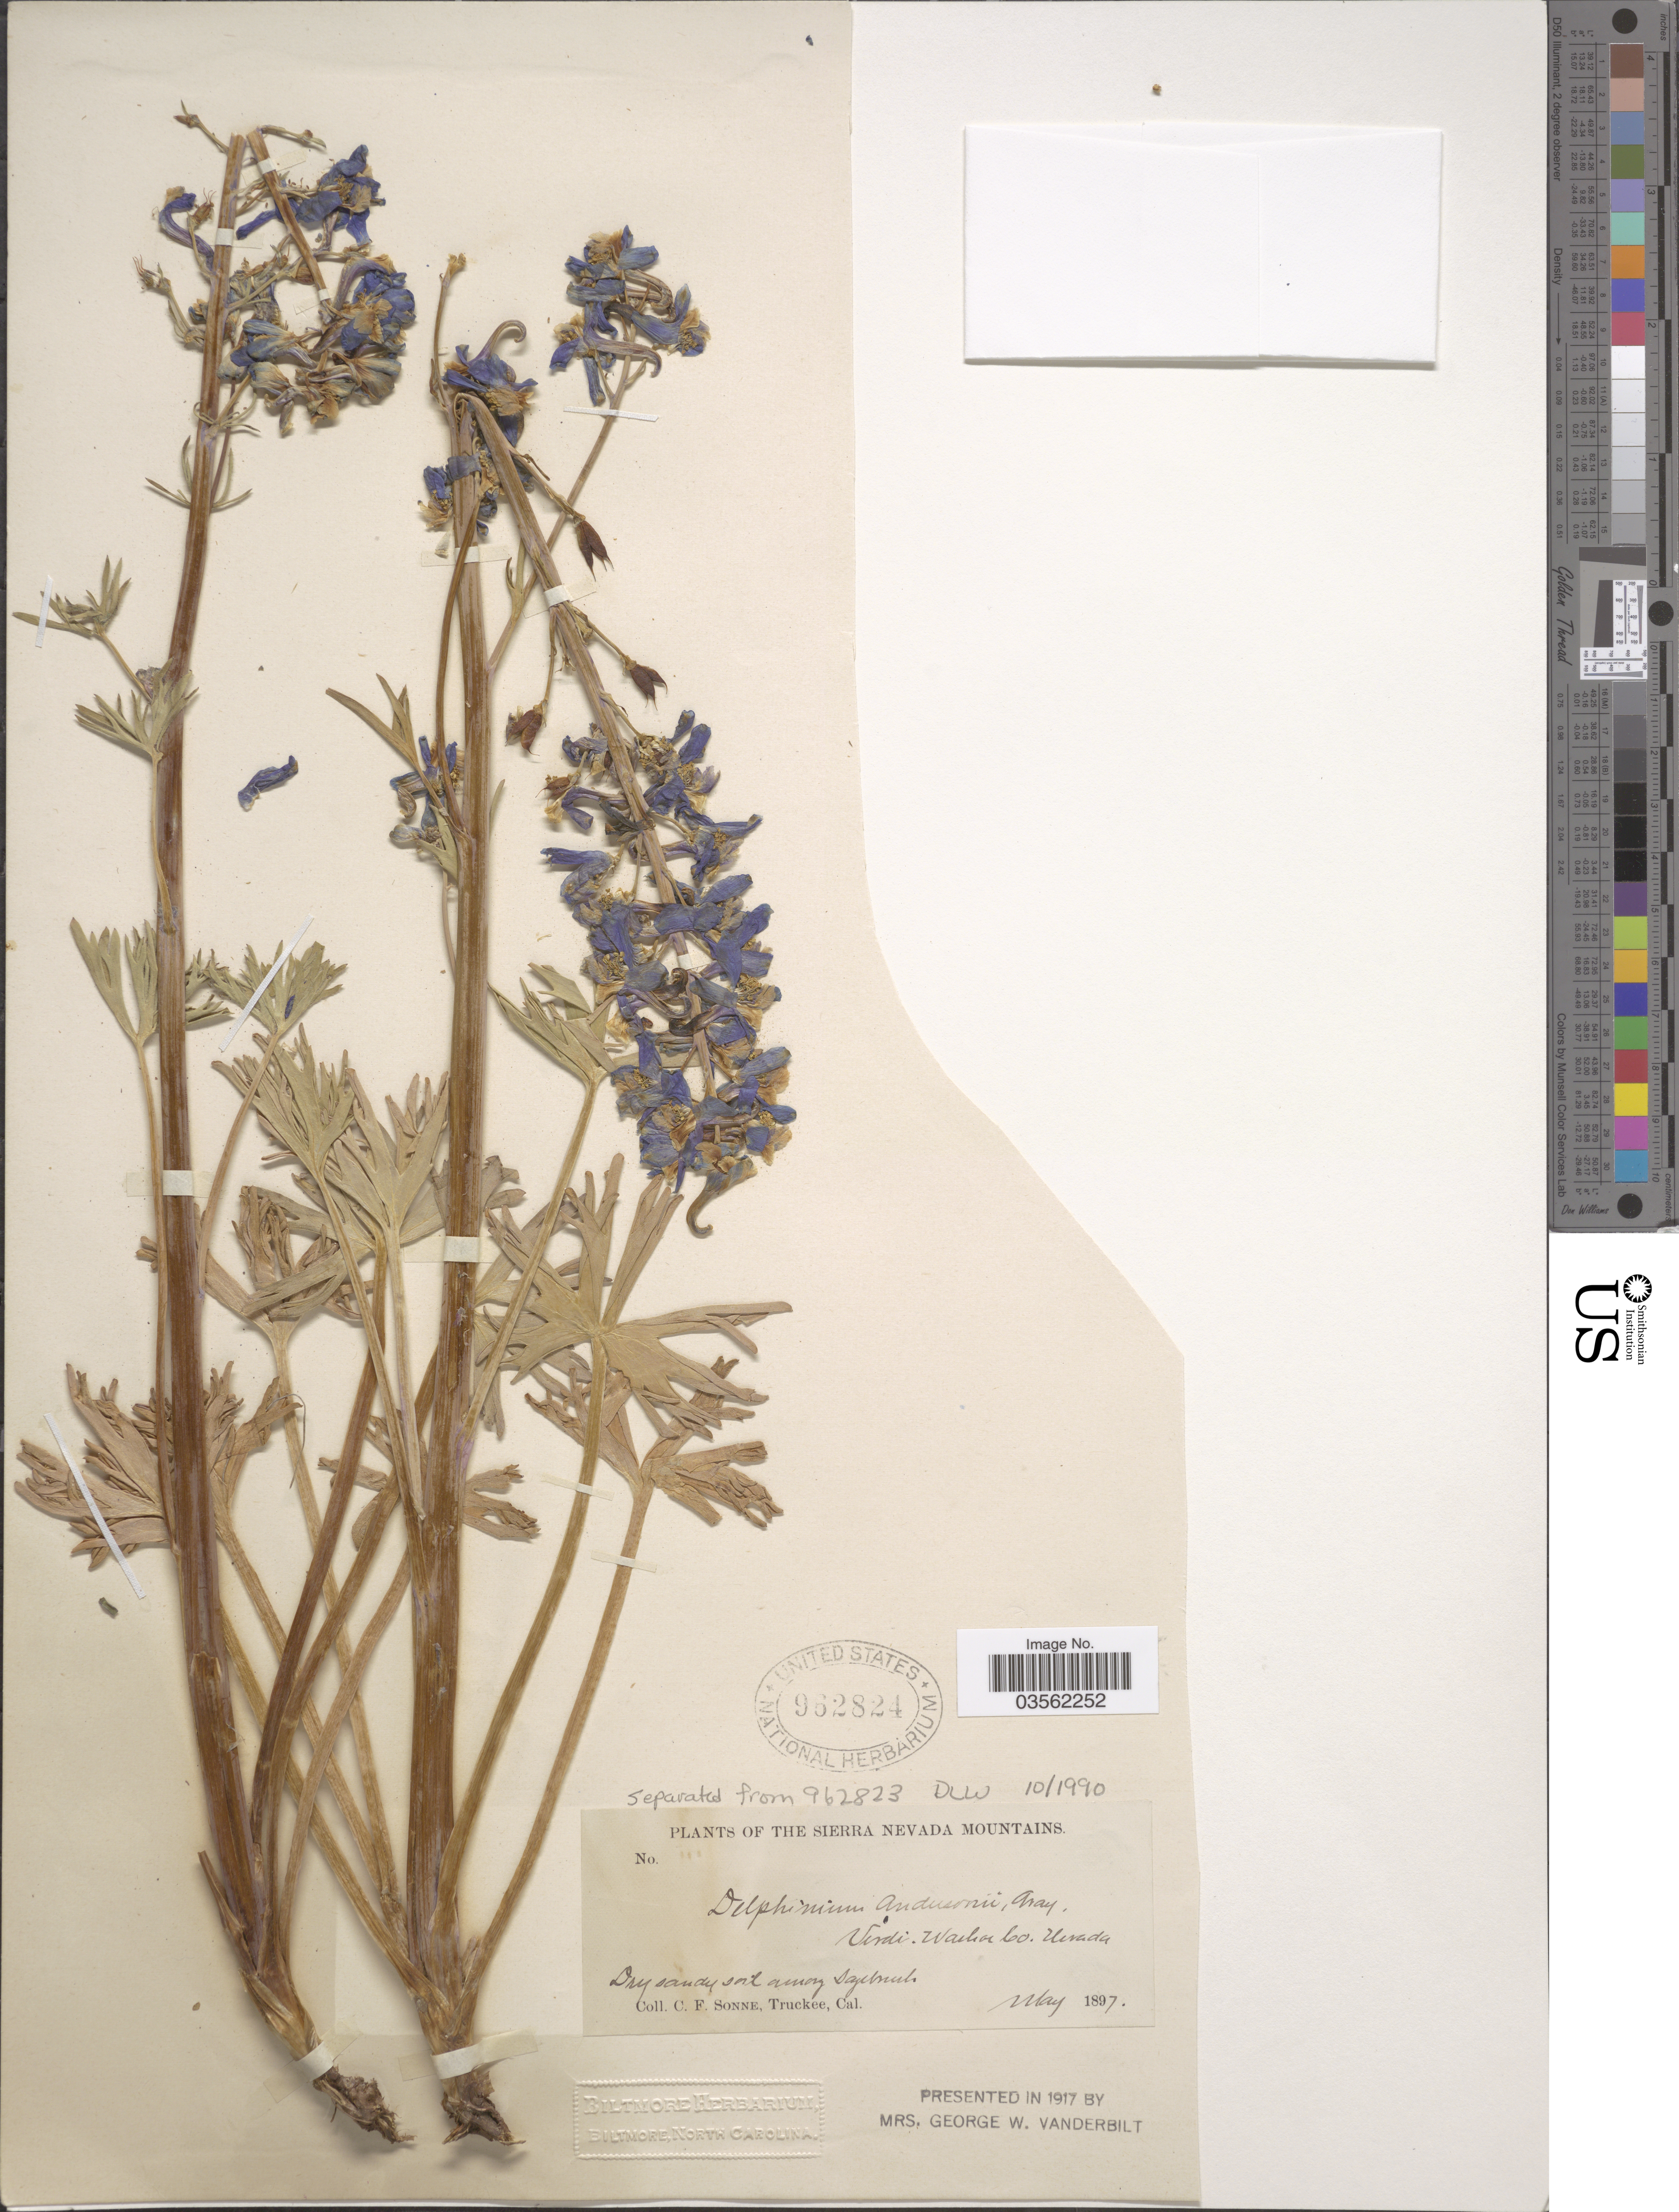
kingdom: Plantae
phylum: Tracheophyta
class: Magnoliopsida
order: Ranunculales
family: Ranunculaceae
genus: Delphinium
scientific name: Delphinium andersonii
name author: A. Gray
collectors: C. Sonne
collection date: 1897-05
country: United States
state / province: Nevada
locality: The Sierra Nevada Mountains. Verdi. Washoe Co. Dry sandy soil among sagebrush.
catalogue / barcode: US 962824